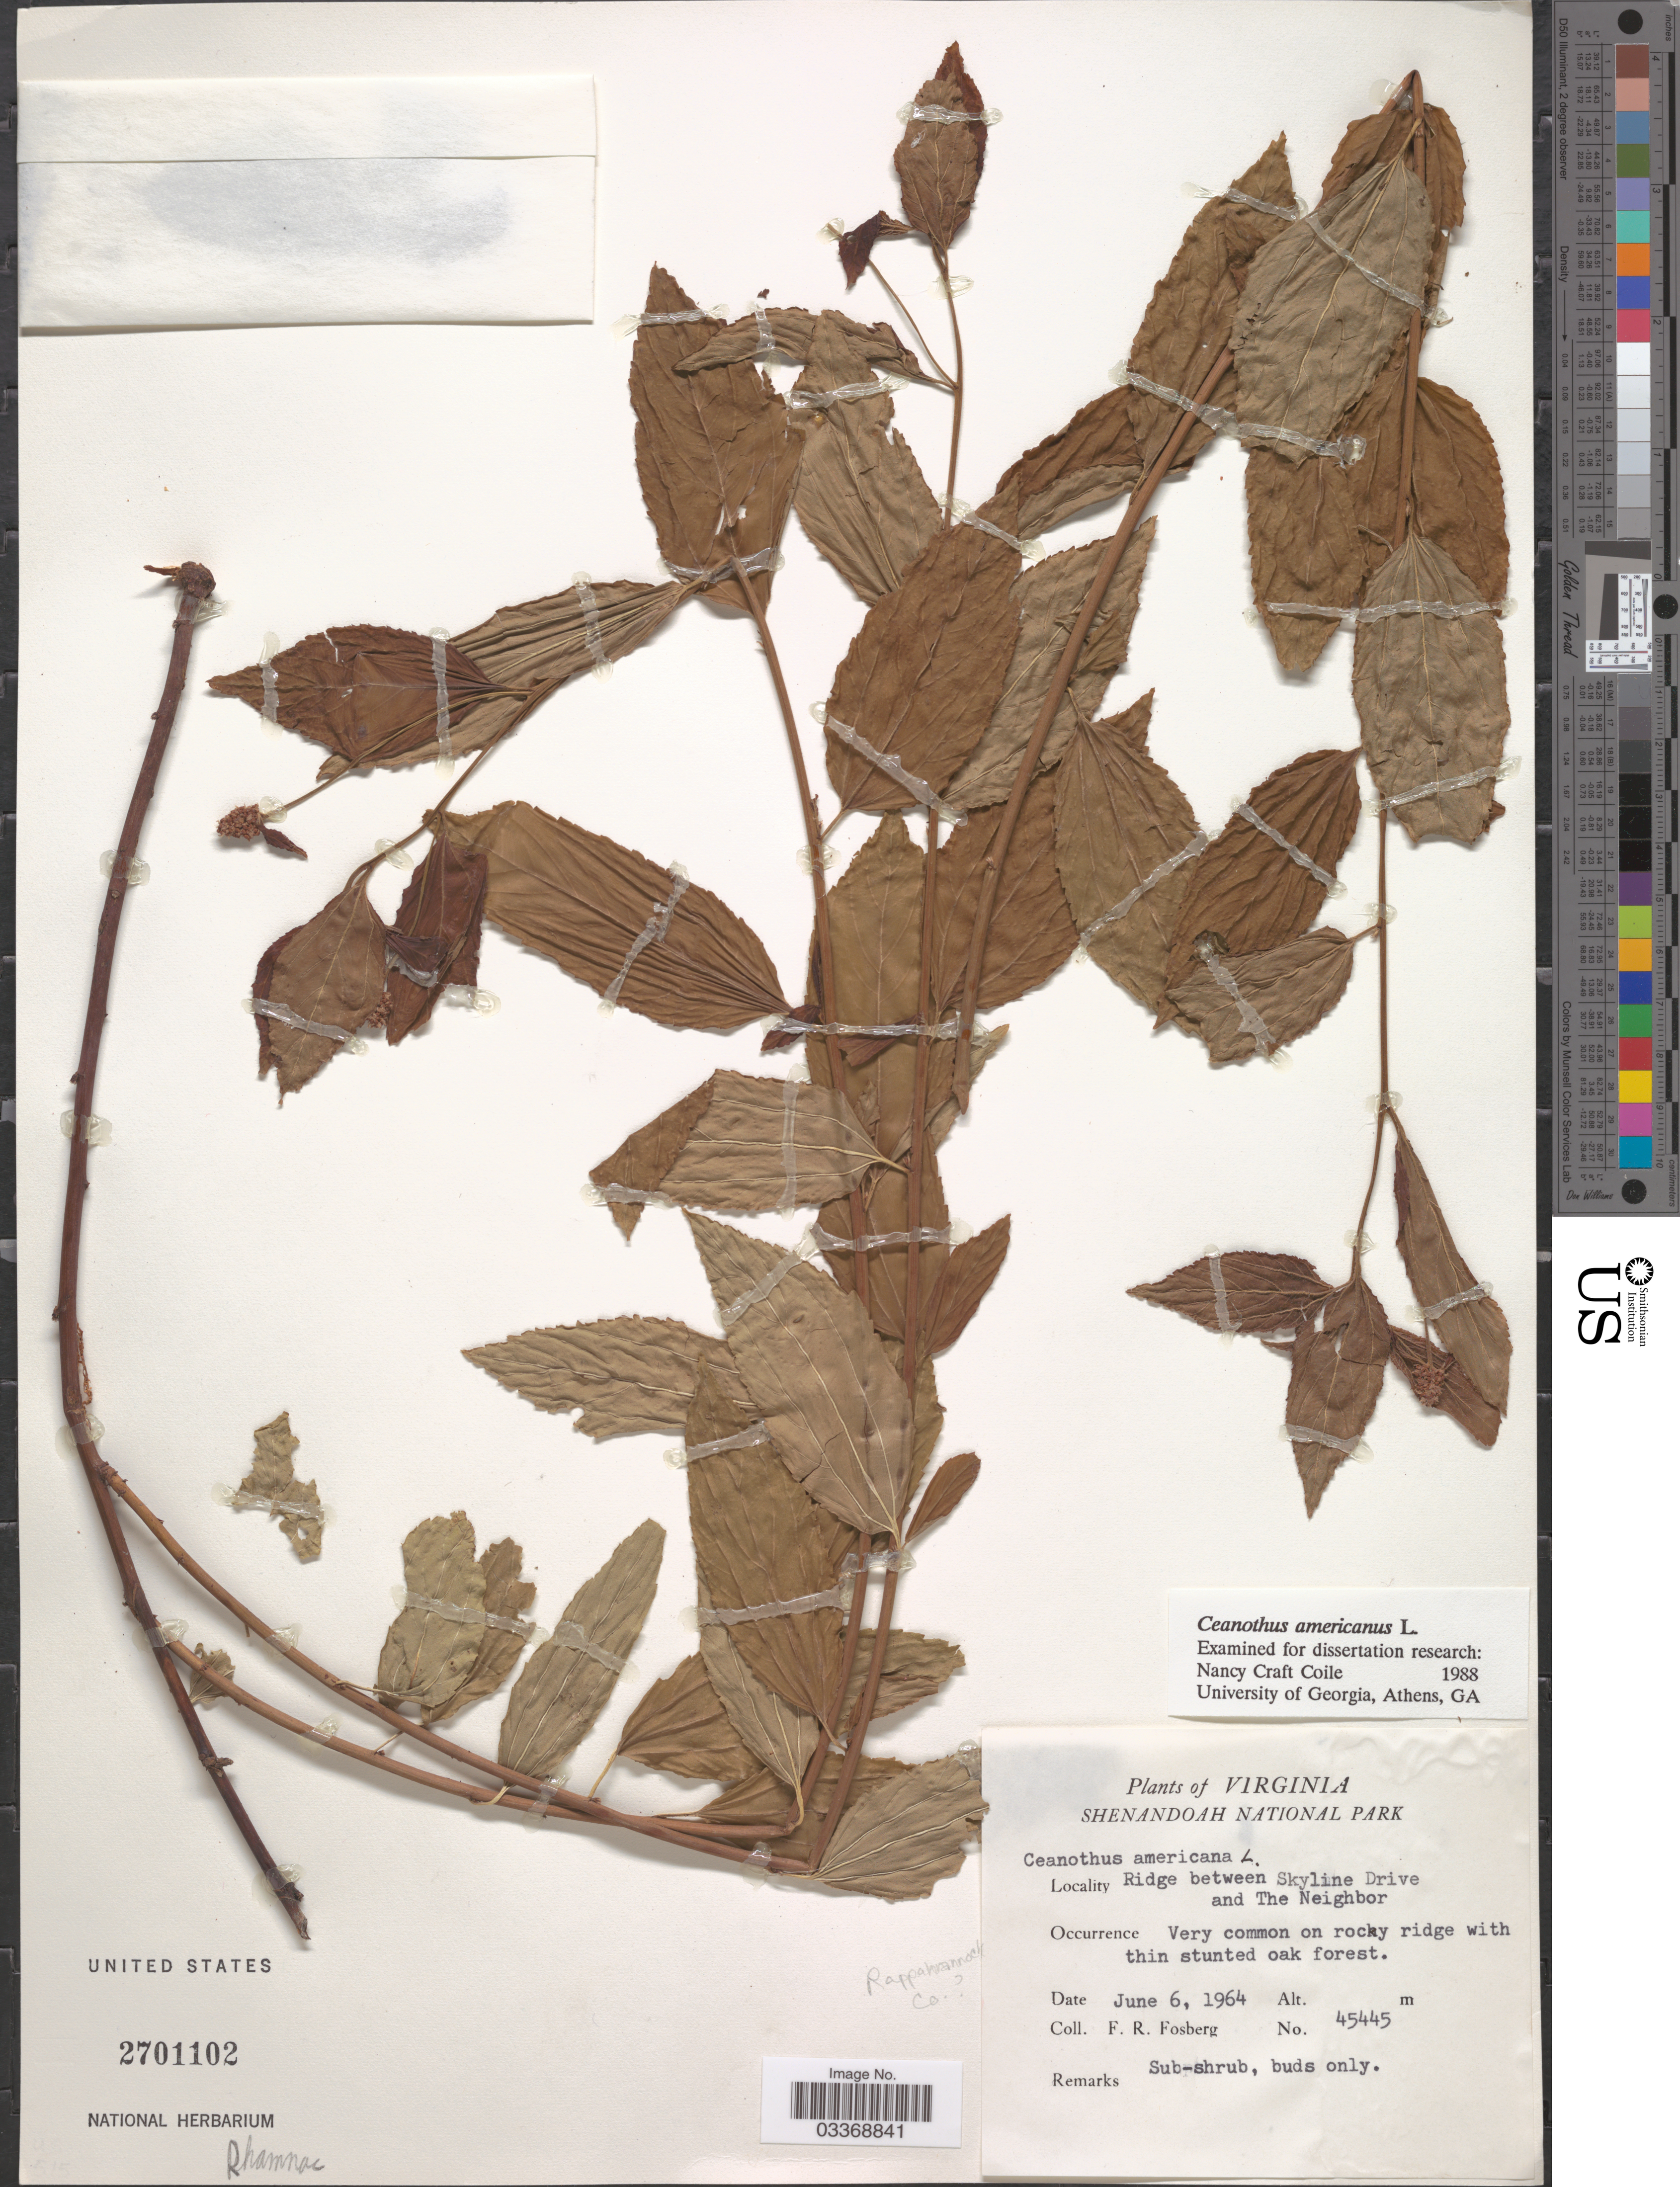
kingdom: Plantae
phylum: Tracheophyta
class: Magnoliopsida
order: Rosales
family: Rhamnaceae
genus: Ceanothus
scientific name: Ceanothus americanus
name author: L.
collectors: F. R. Fosberg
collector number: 45445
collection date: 1964-06-06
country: United States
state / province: Virginia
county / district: Rappahannock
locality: Shenandoah National Park. Ridge between Skyline Drive and The Neighbor. Rappahannock Co. [unsure placement]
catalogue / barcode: US 2701102